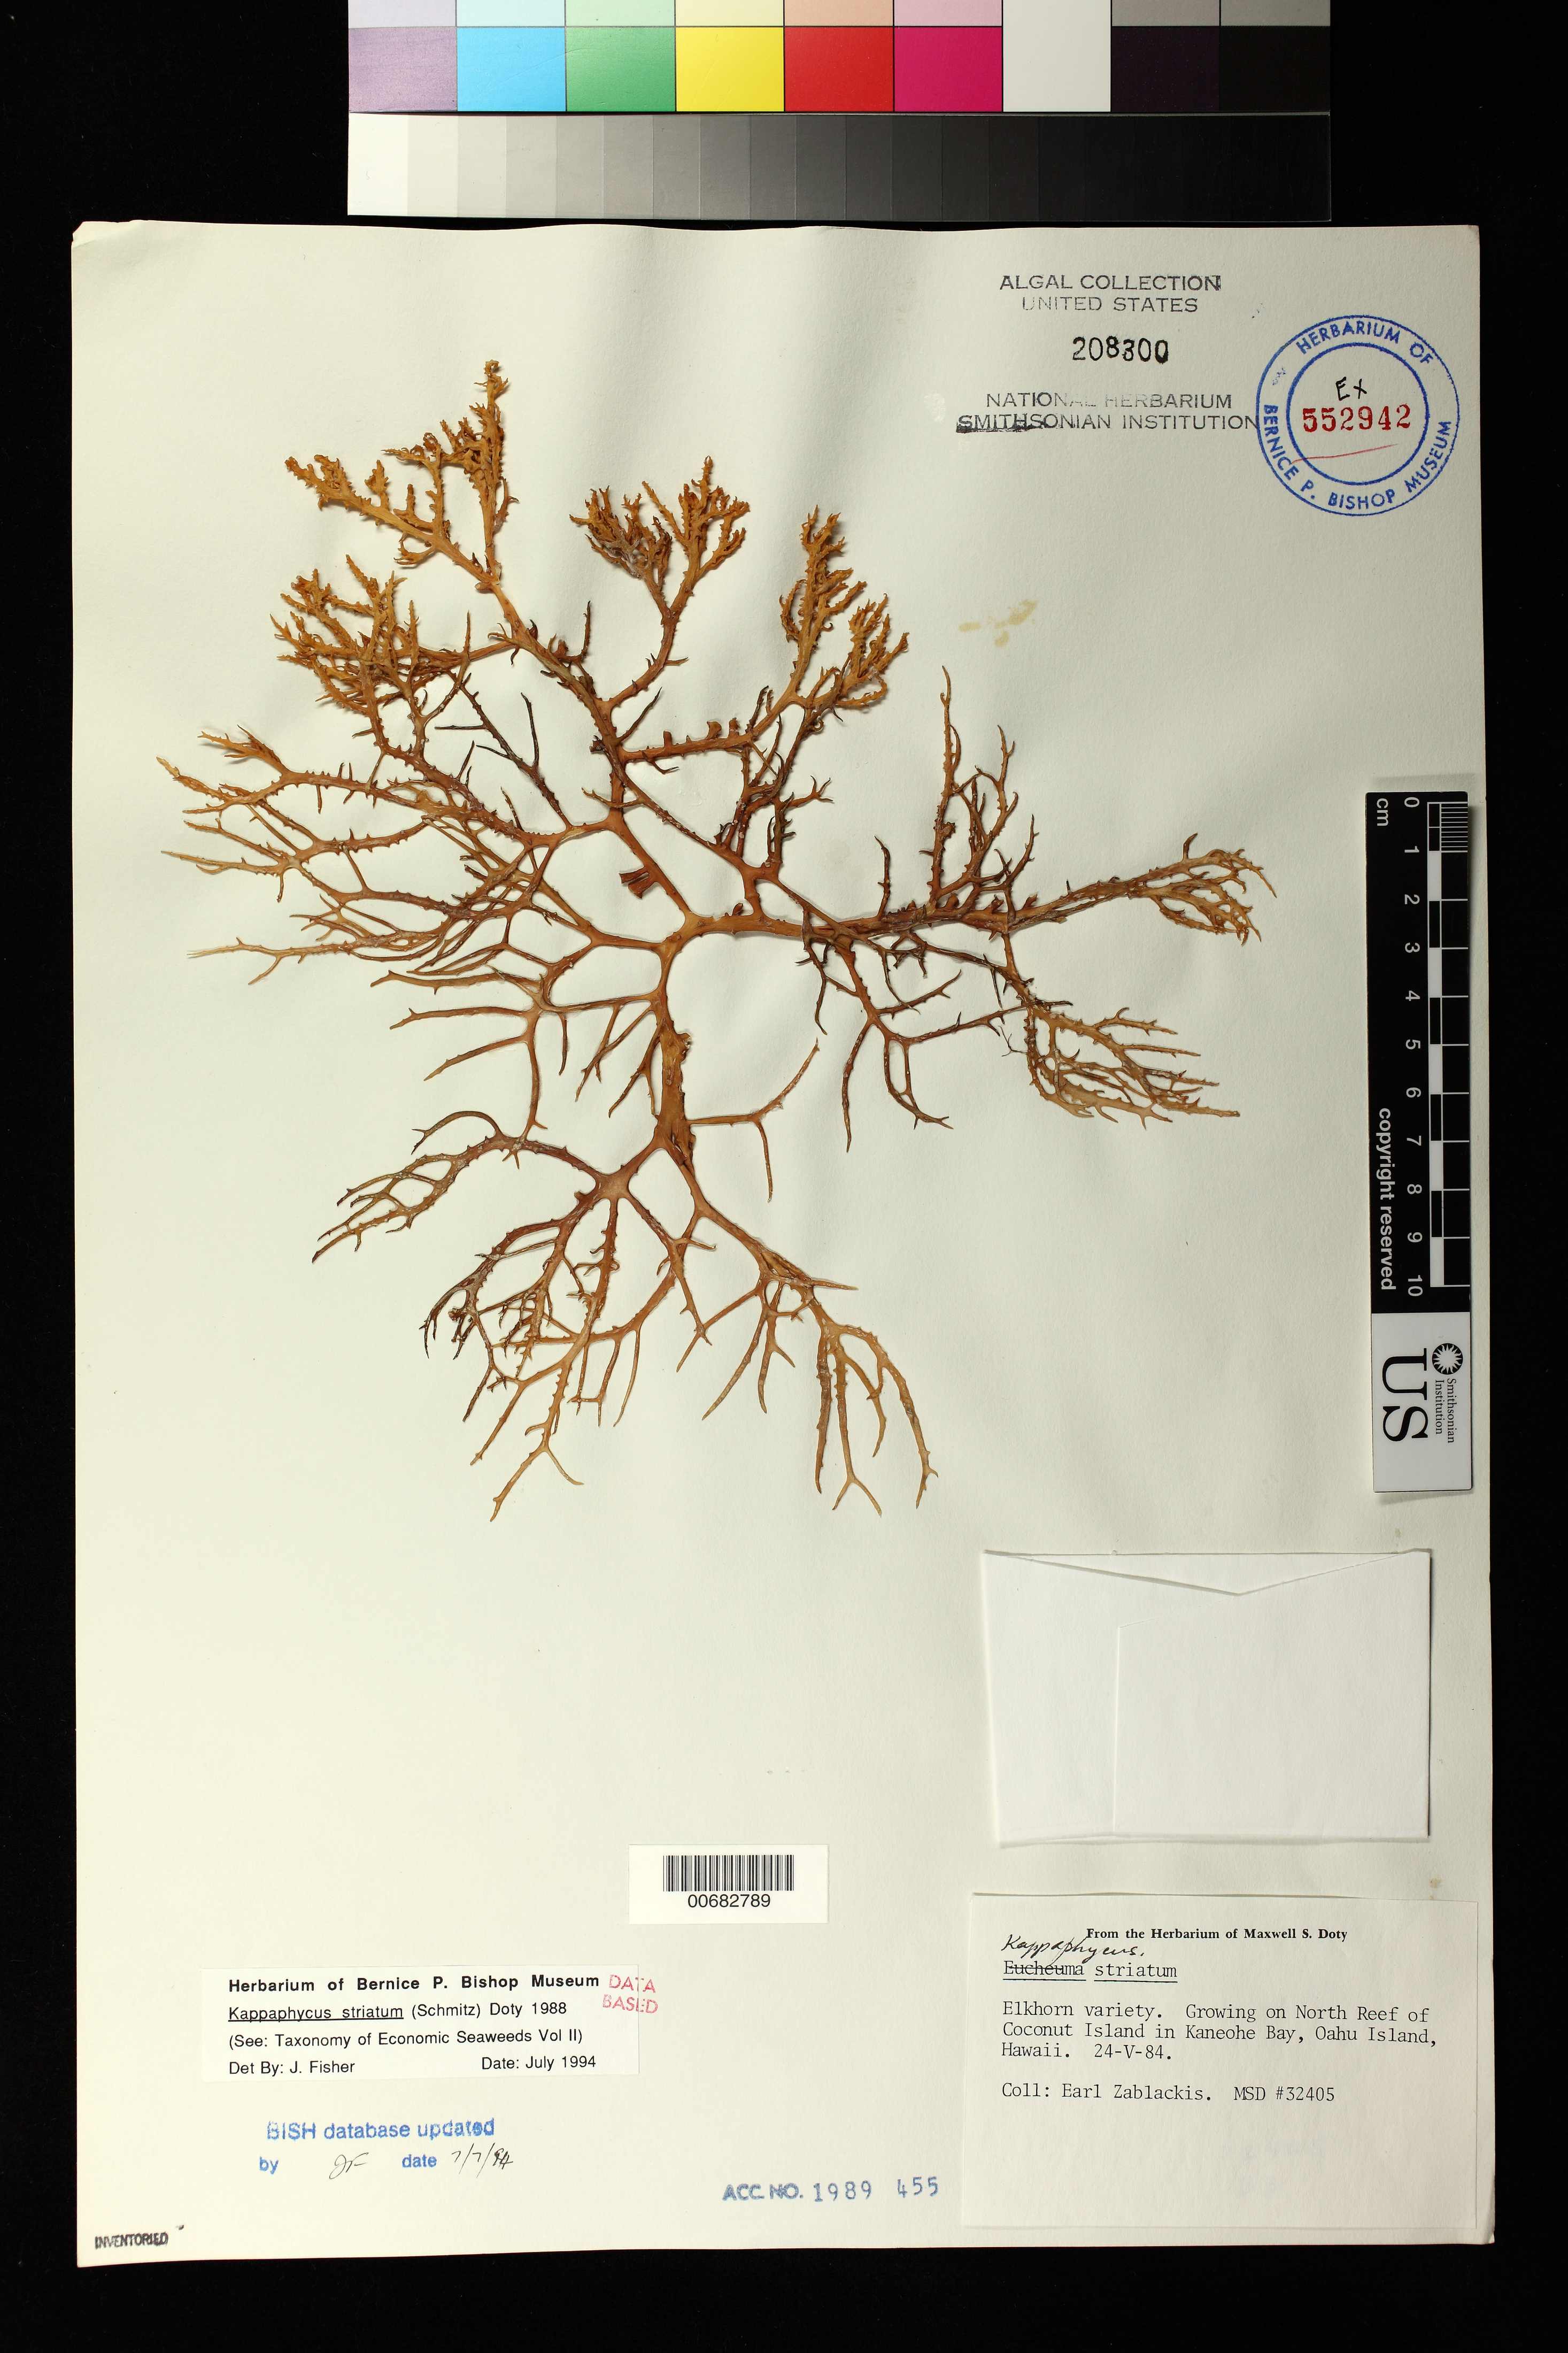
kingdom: Plantae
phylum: Rhodophyta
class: Florideophyceae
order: Gigartinales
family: Solieriaceae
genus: Kappaphycus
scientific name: Kappaphycus striatum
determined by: Fisher, Jack R.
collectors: E. Zablackis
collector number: MSD 32405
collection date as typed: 24 May 1984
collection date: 1984-05-24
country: United States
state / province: Hawaii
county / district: Honolulu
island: Oahu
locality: North Reef, Coconut Island, Kaneohe Bay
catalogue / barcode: US 208300